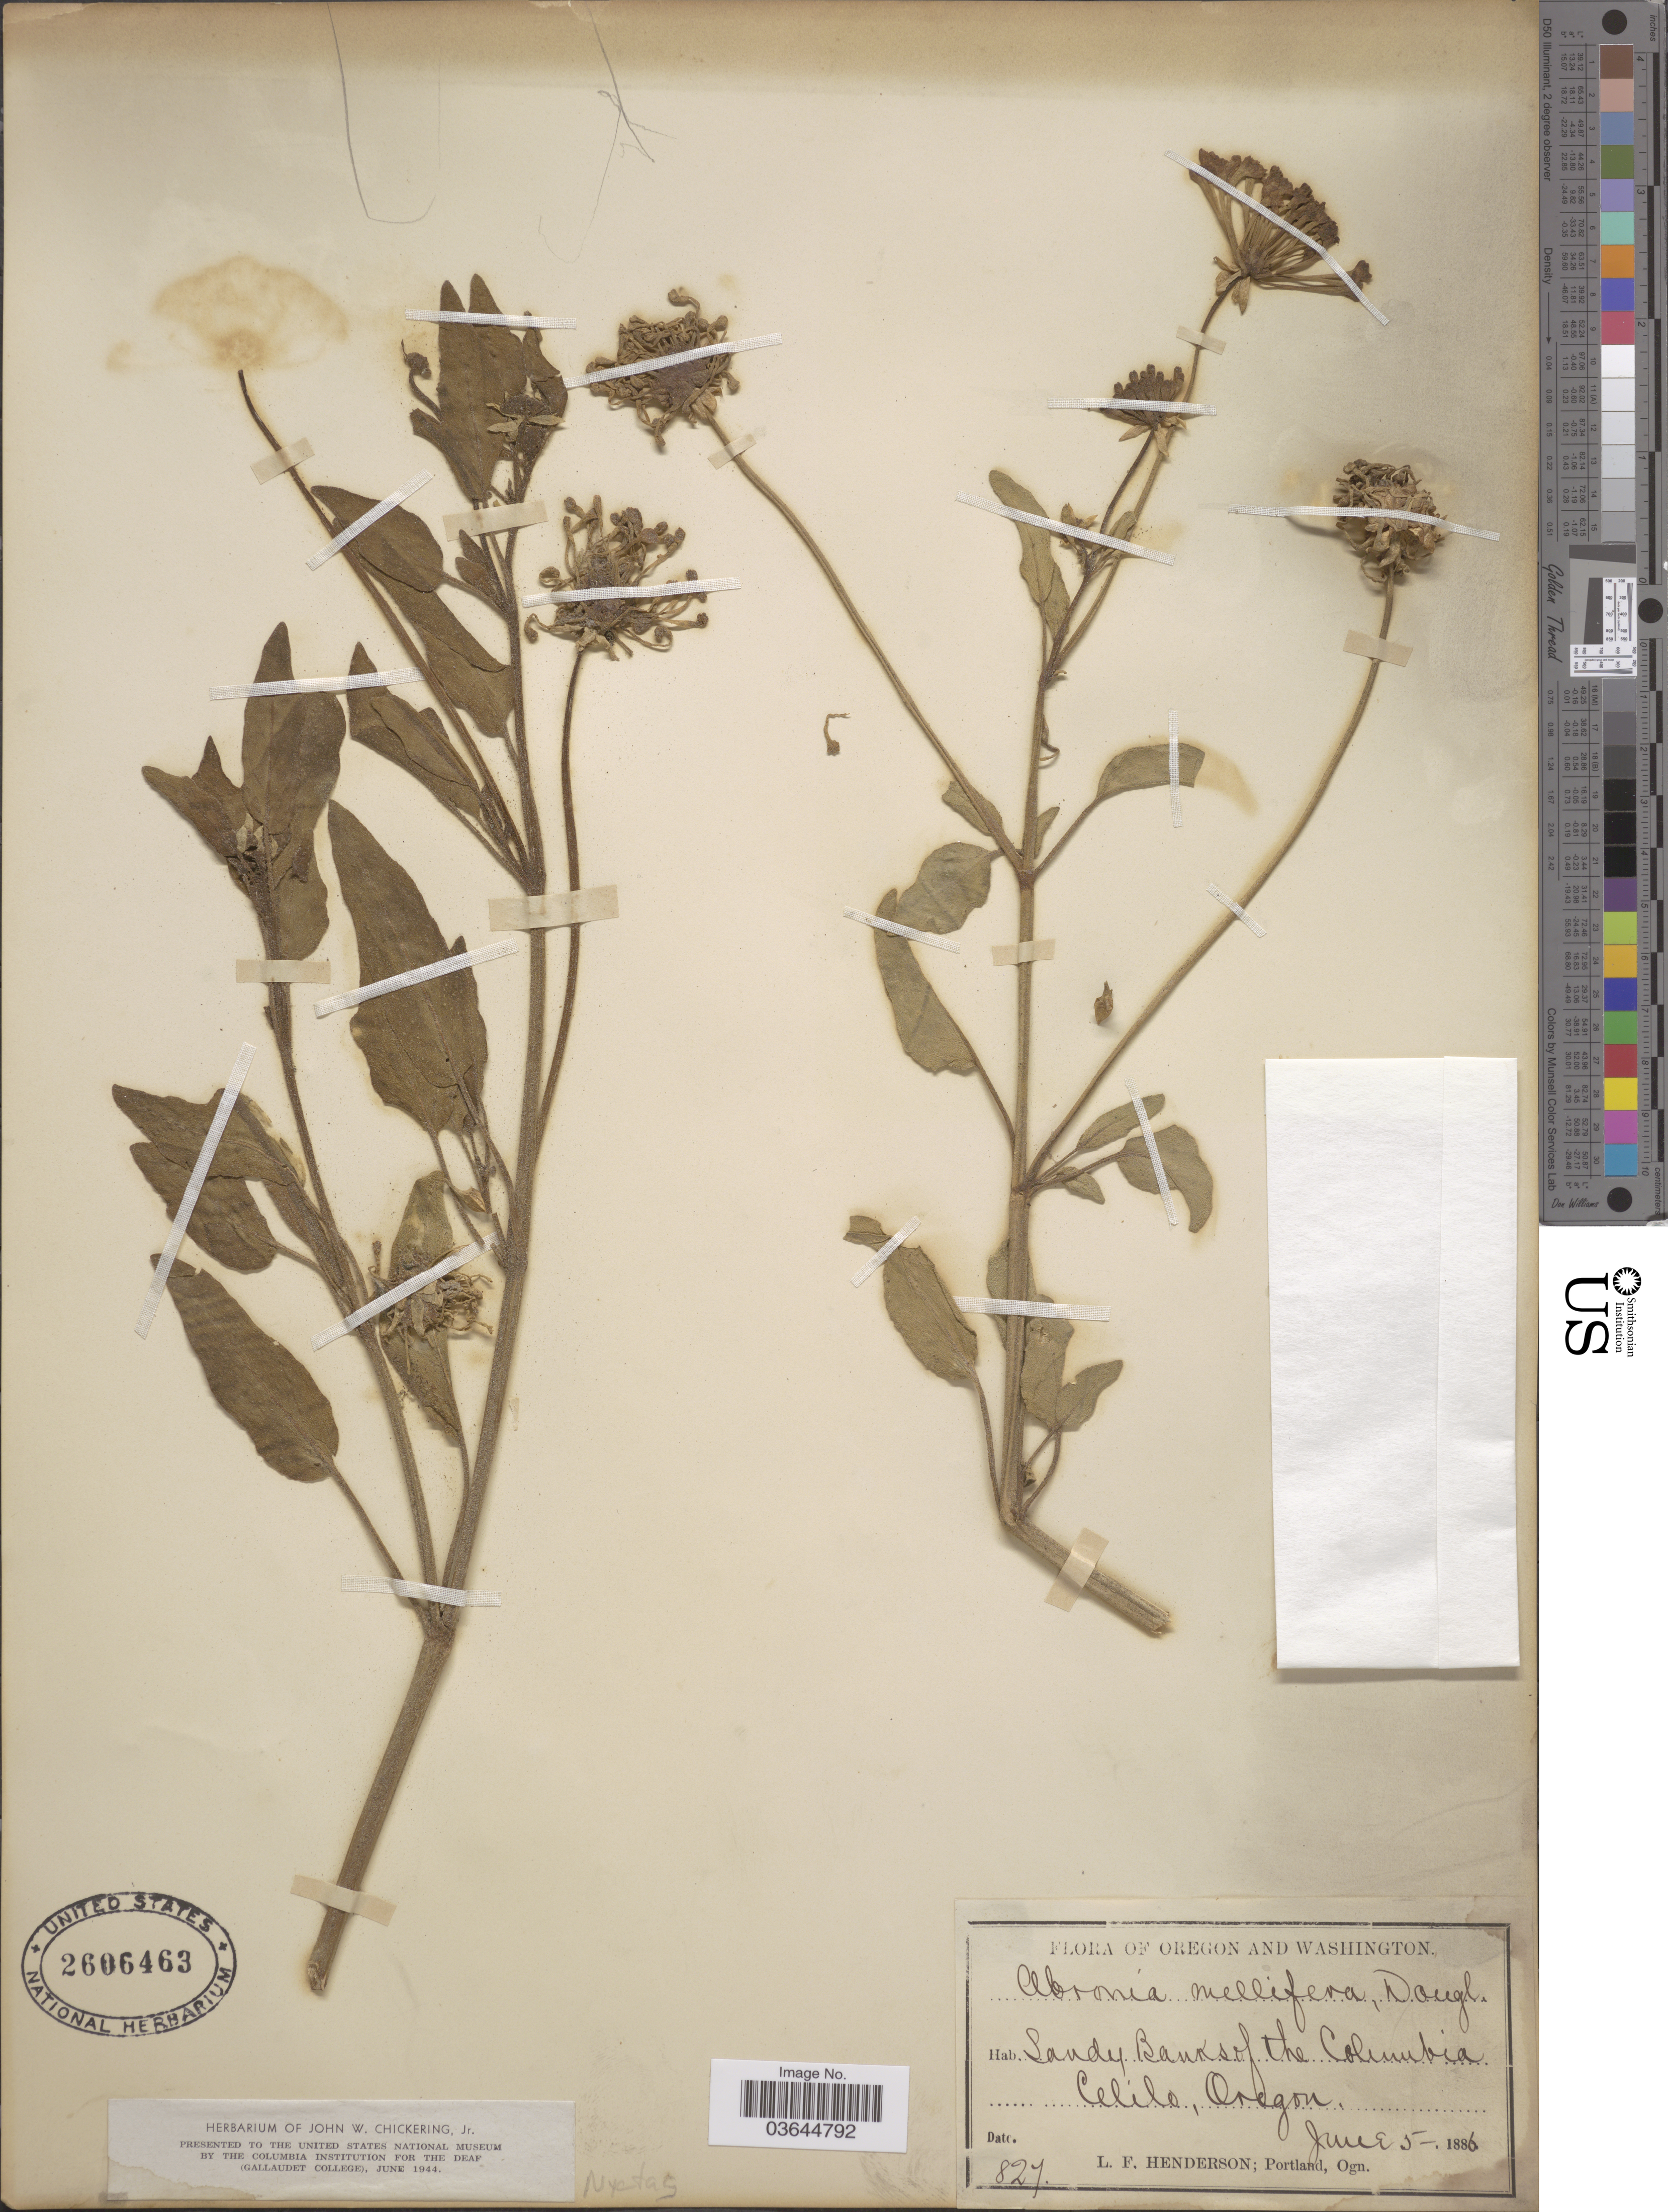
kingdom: Plantae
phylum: Tracheophyta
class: Magnoliopsida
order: Caryophyllales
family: Nyctaginaceae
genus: Abronia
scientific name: Abronia mellifera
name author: Douglas ex Hook.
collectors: L. Henderson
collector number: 827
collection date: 1886-06-05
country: United States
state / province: Oregon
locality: Sandy banks of the Columbia. Celilo.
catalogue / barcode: US 2606463